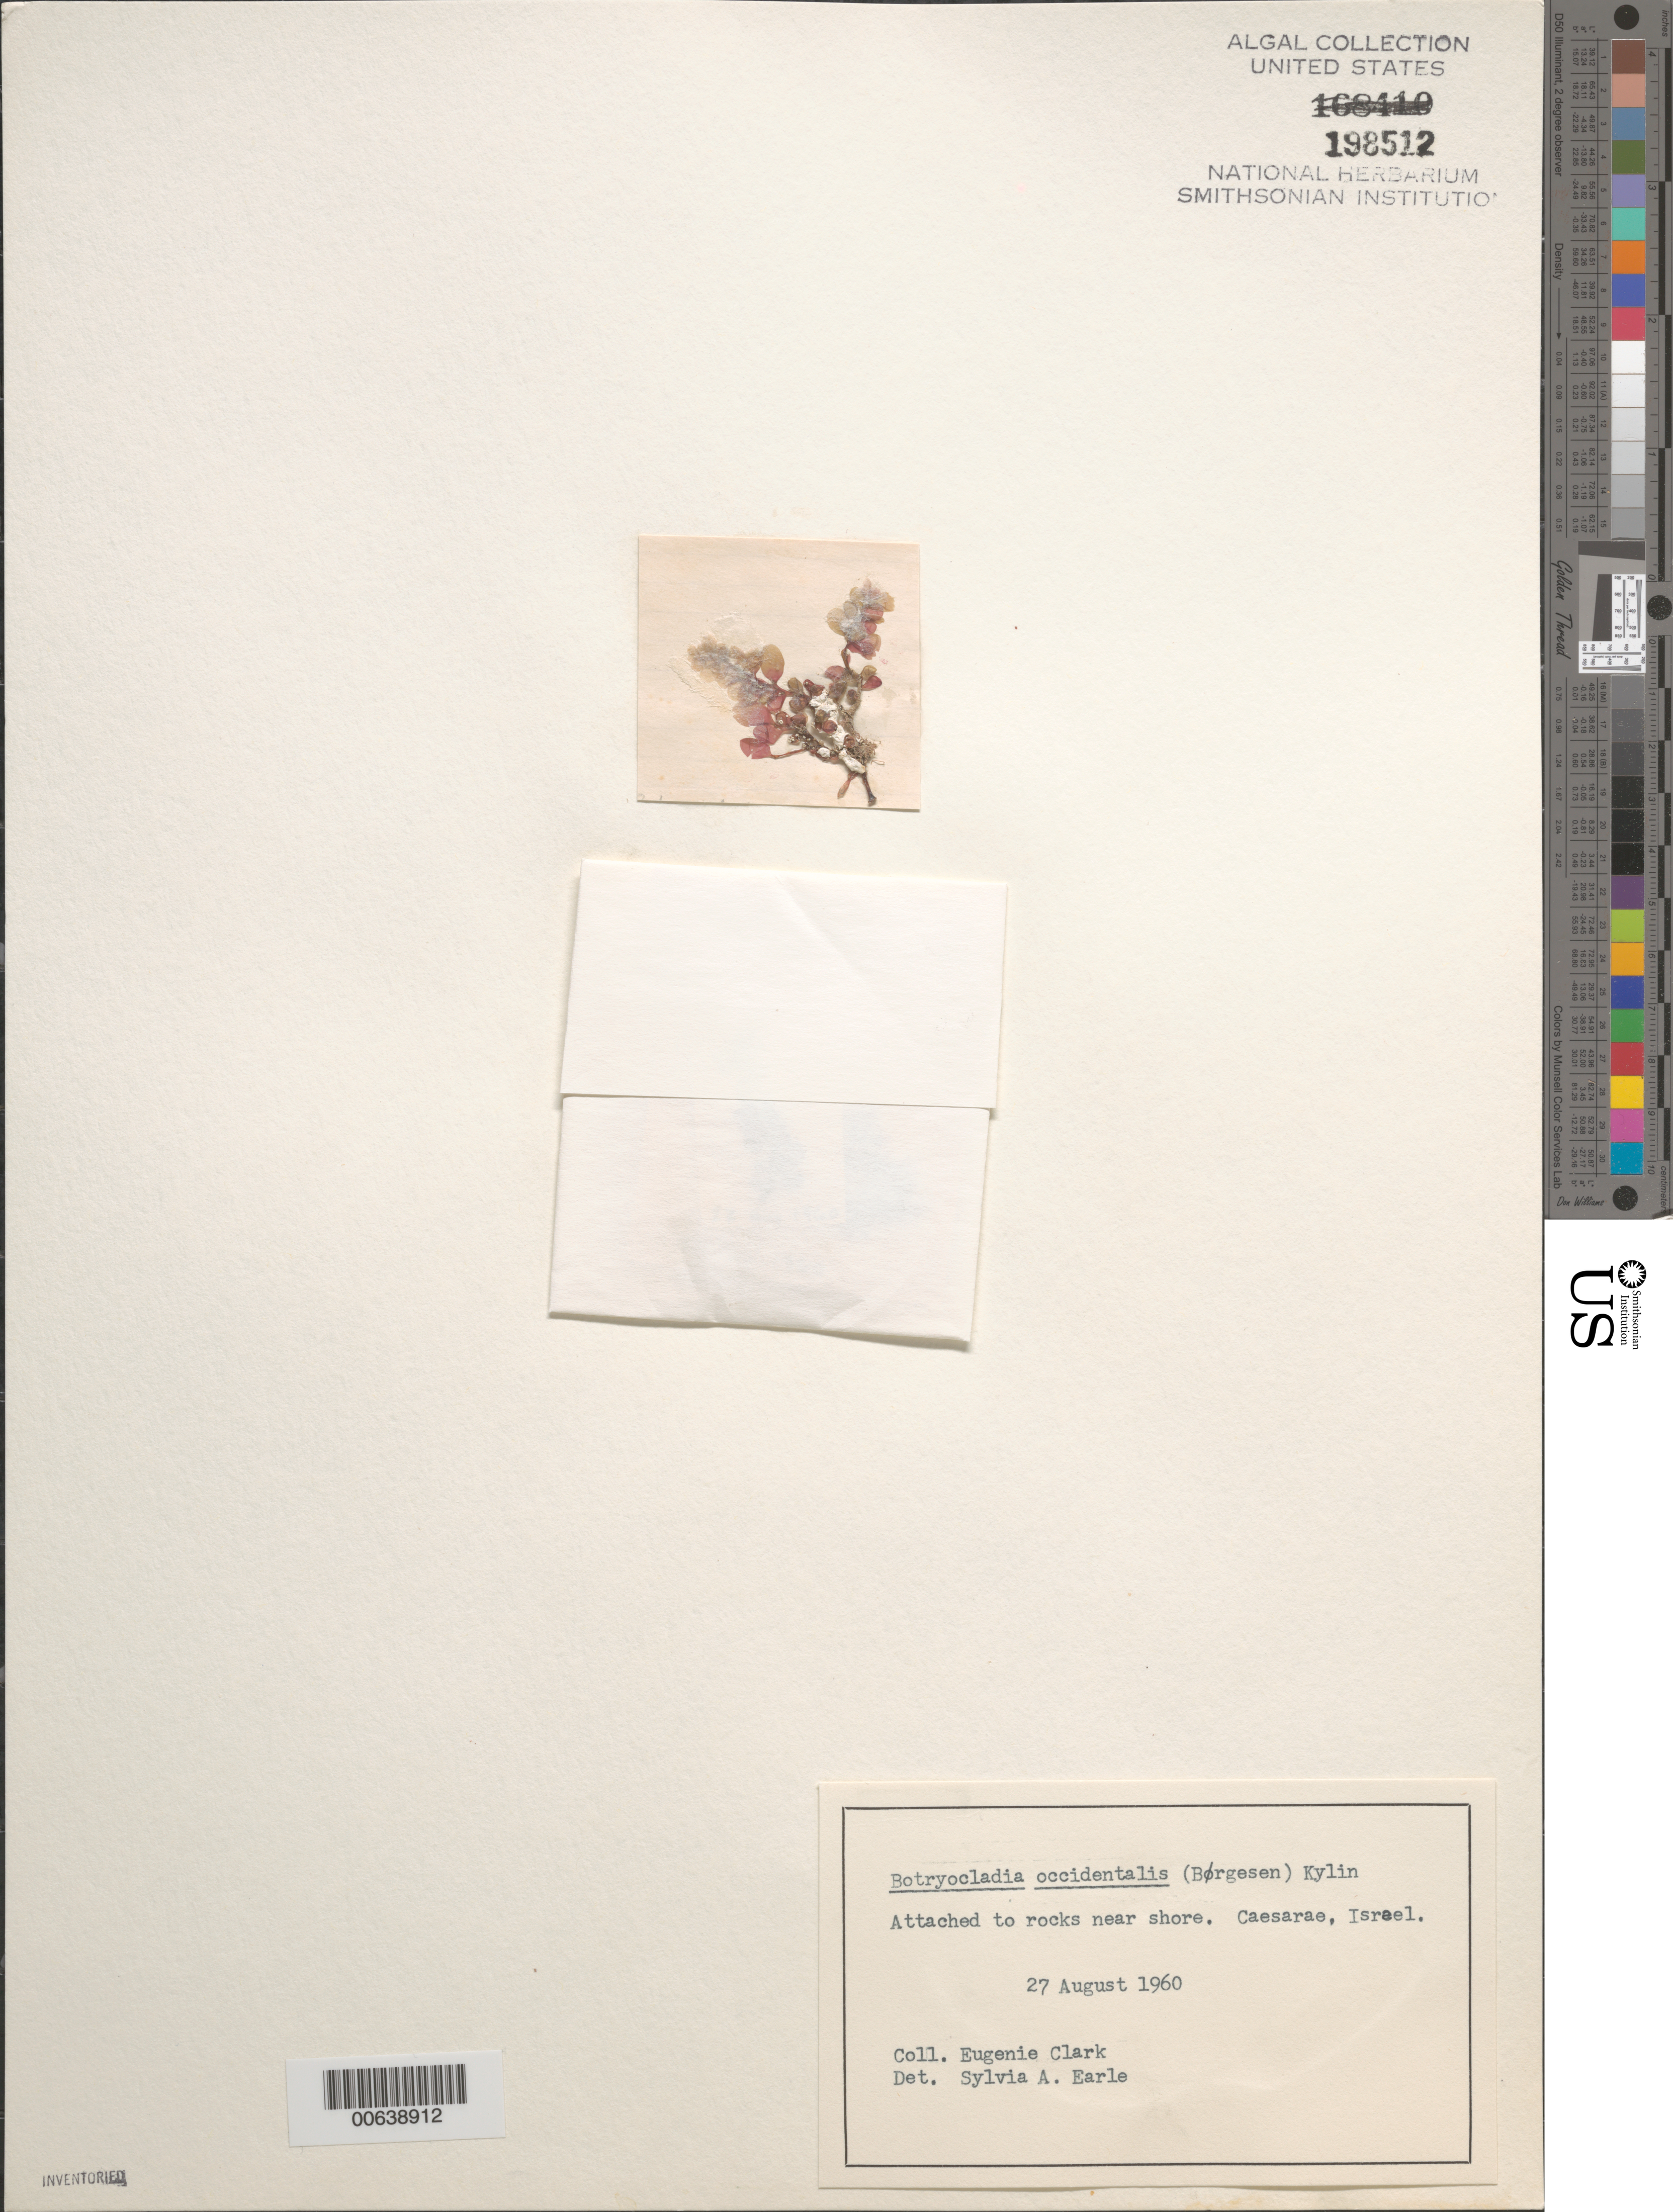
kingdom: Plantae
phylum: Rhodophyta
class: Florideophyceae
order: Rhodymeniales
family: Rhodymeniaceae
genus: Botryocladia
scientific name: Botryocladia occidentalis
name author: (Børgesen) Kylin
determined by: Earle, S. A.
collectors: E. Clark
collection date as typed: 27 Aug 1960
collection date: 1960-08-27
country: Israel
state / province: Haifa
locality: Qisarya (Caesarea)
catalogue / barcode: US 198512